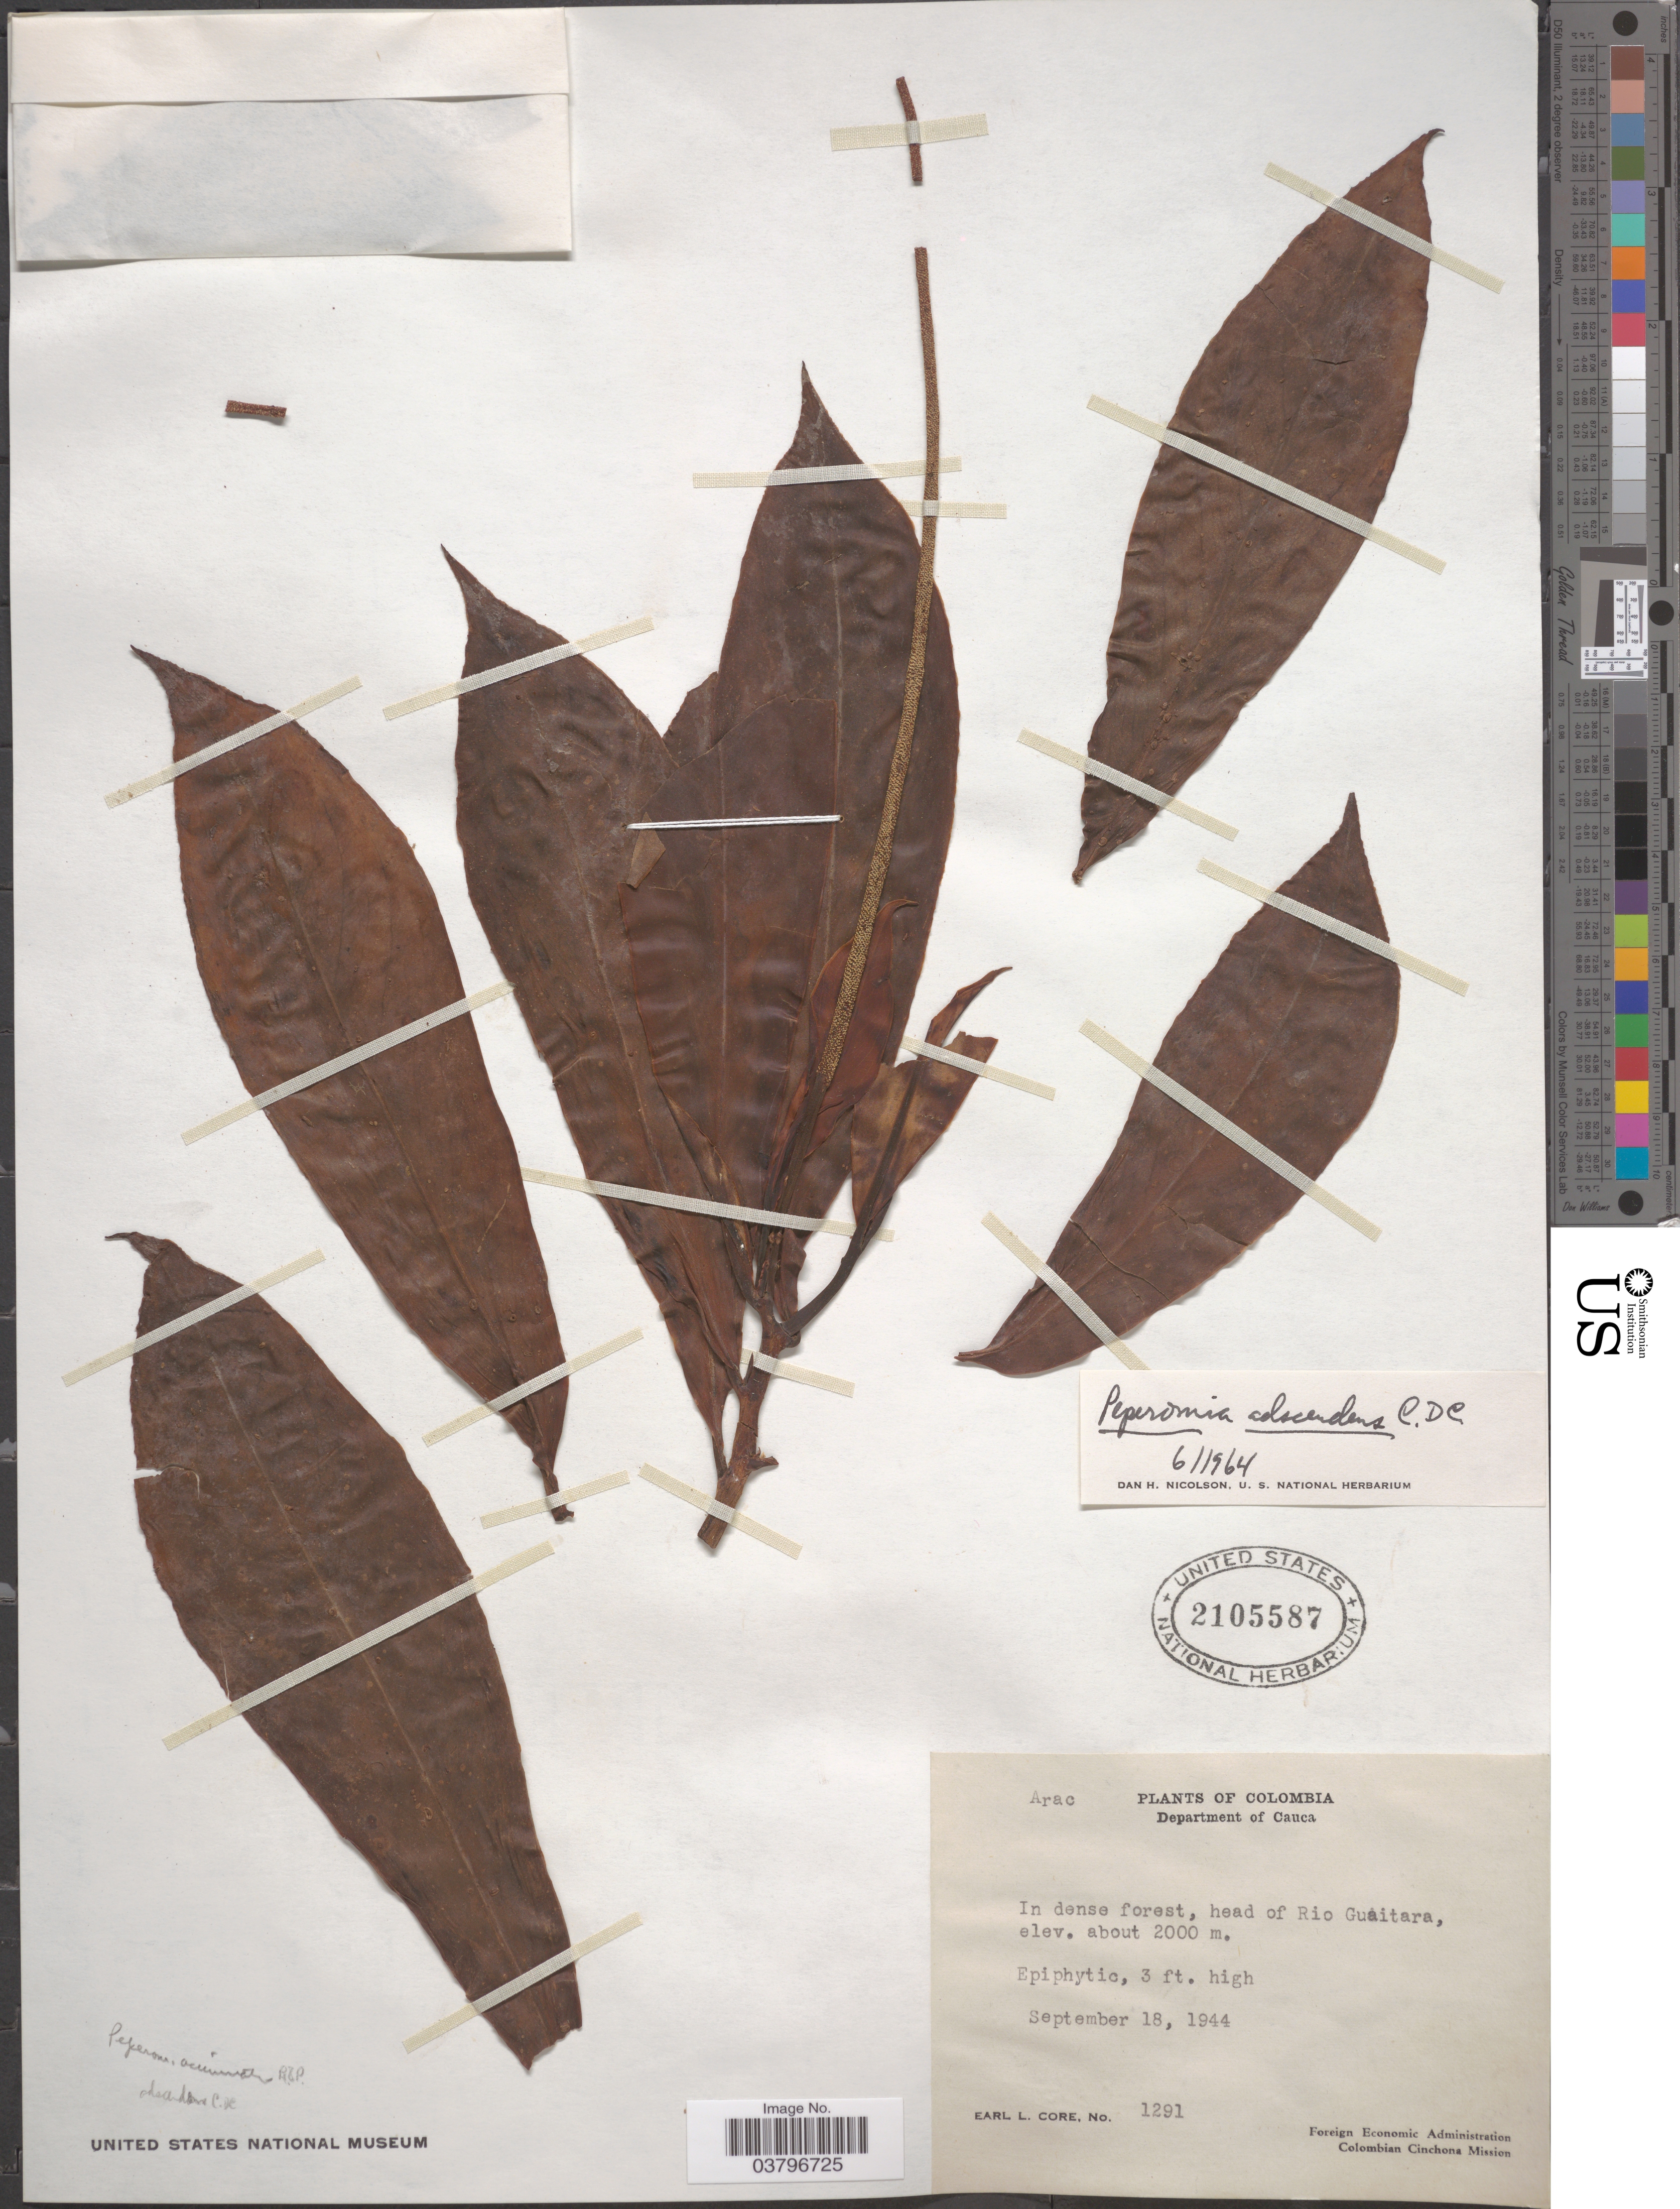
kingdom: Plantae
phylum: Tracheophyta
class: Magnoliopsida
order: Piperales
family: Piperaceae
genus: Peperomia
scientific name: Peperomia adscendens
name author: C. DC.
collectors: E. L. Core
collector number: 1291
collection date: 1944-09-18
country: Colombia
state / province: Cauca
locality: Department of Cauca. Head of Rio Guaitara.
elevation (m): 2000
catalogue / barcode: US 2105587